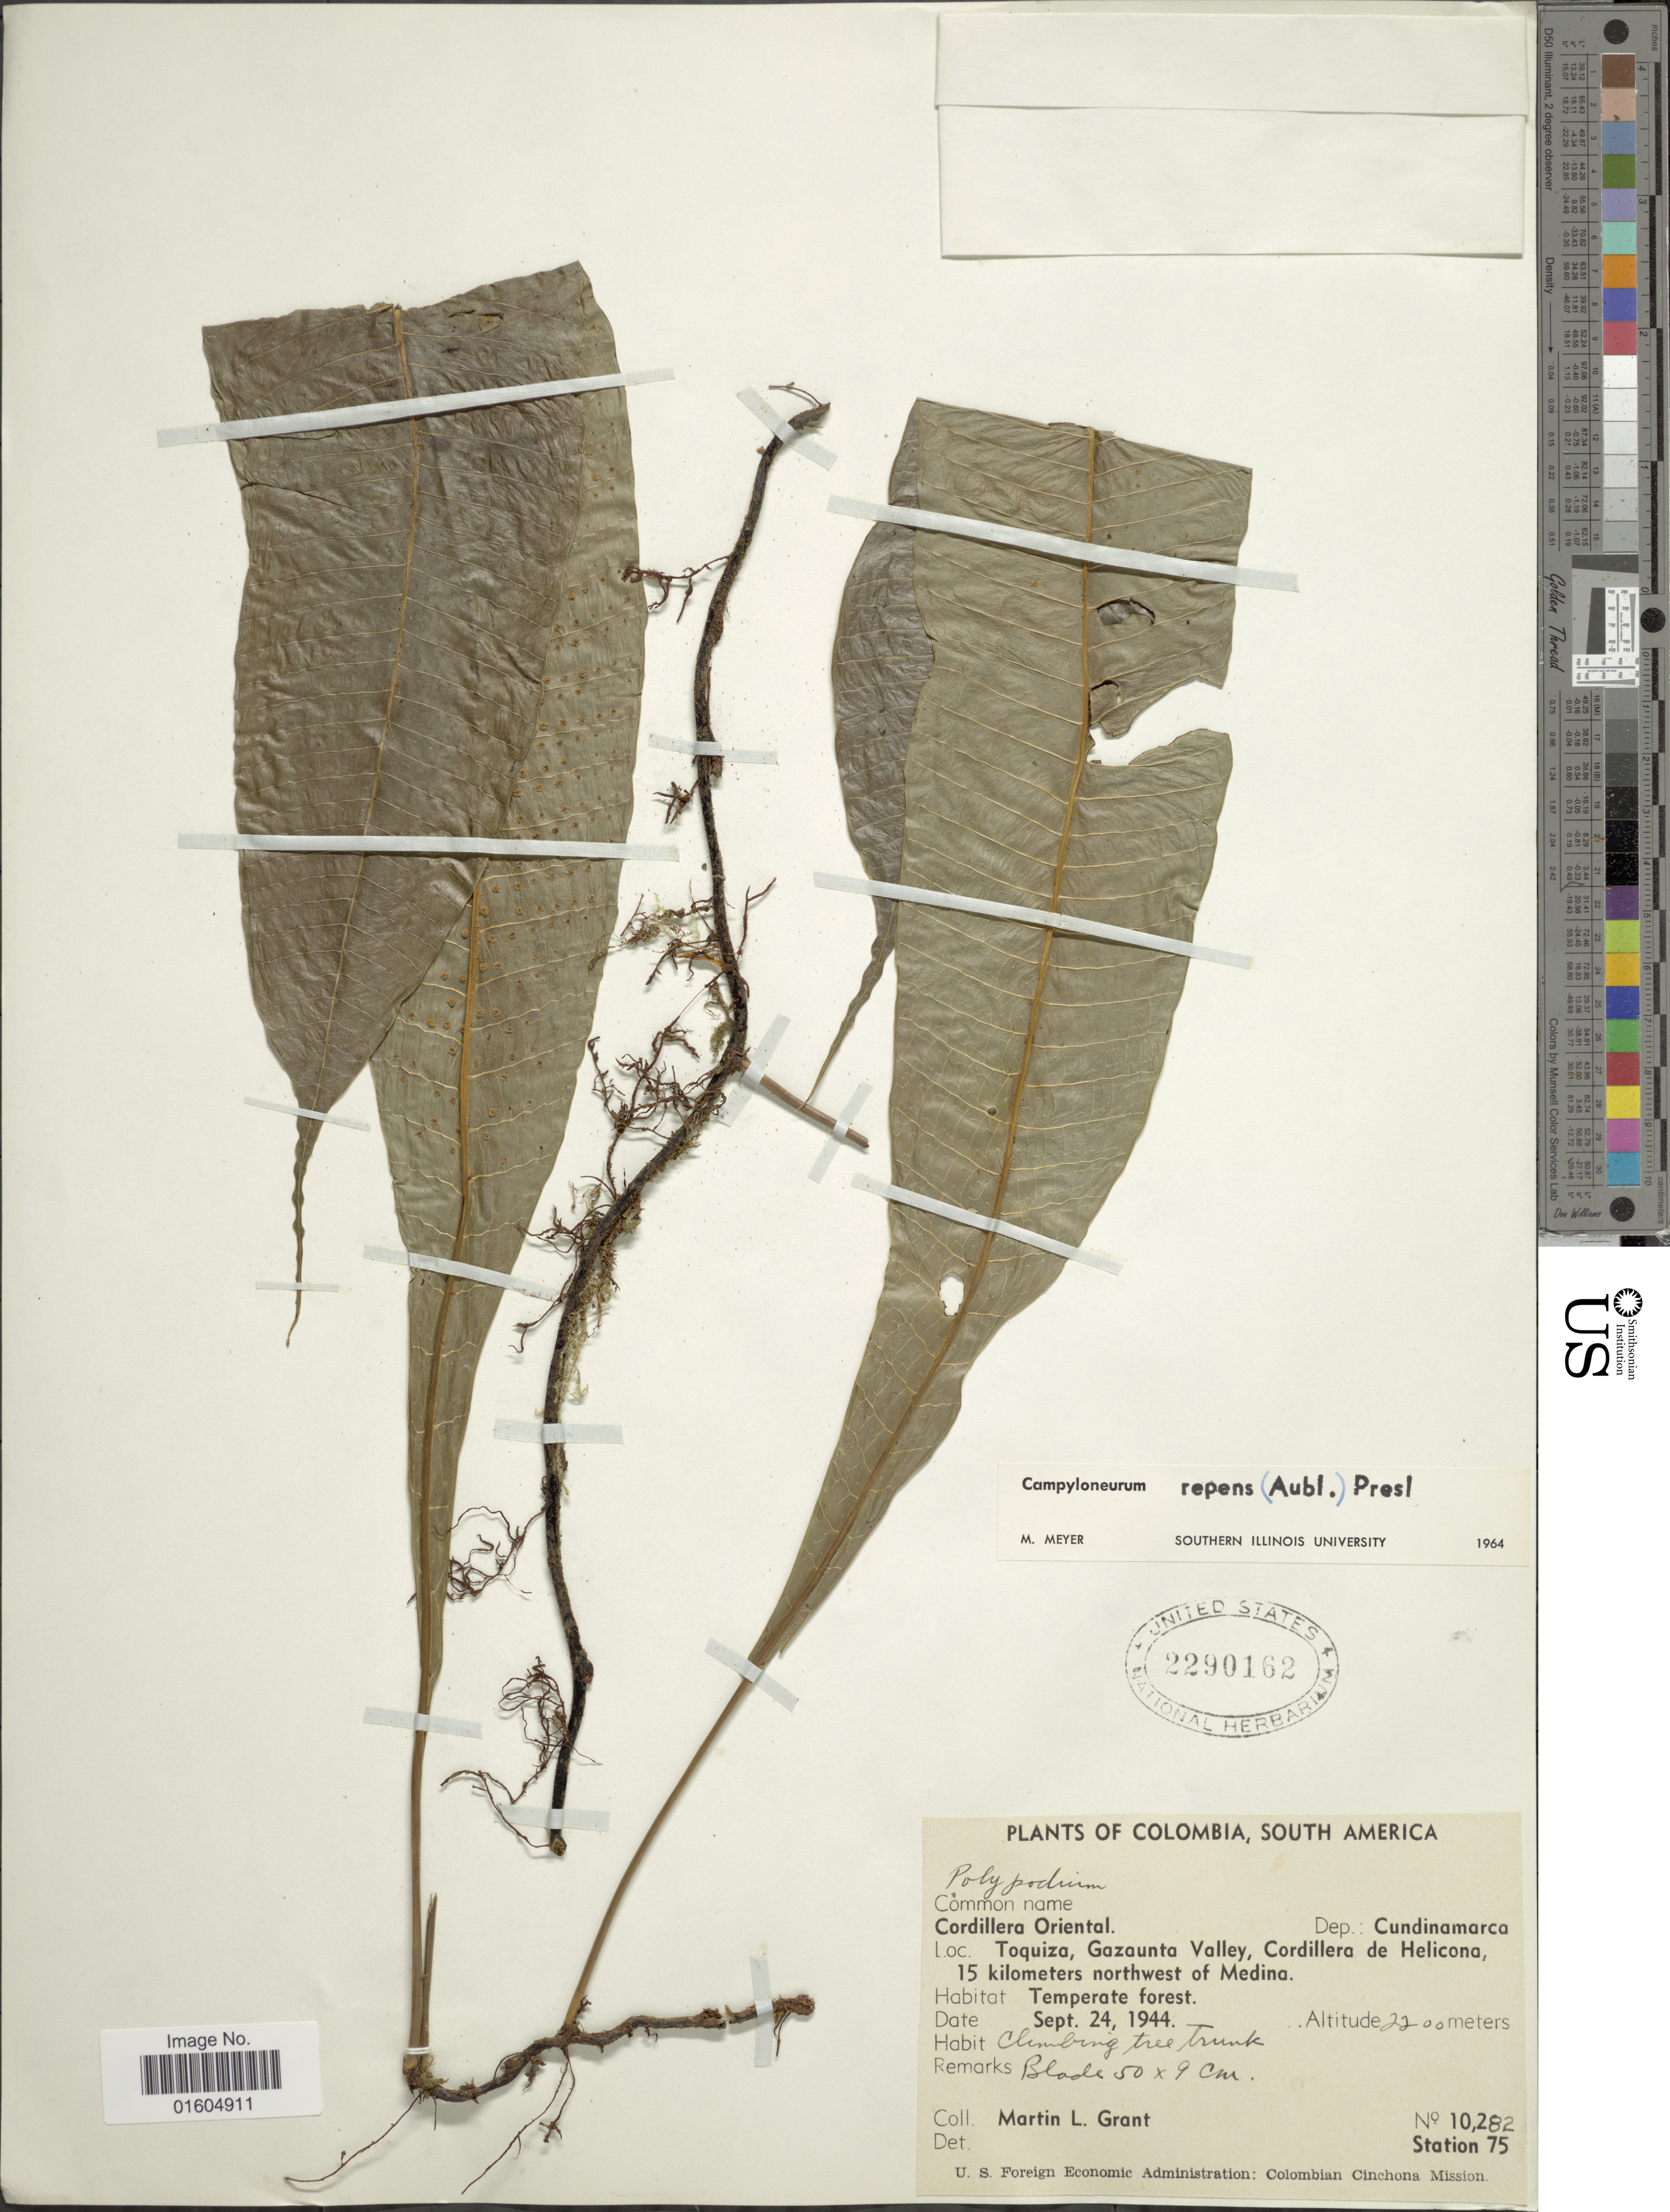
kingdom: Plantae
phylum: Tracheophyta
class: Polypodiopsida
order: Polypodiales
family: Polypodiaceae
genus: Campyloneurum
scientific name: Campyloneurum repens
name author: (Aubl.) C. Presl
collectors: M. L. Grant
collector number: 10282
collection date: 1944-09-24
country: Colombia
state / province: Cundinamarca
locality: Colombia, South America. Cordillera Oriental. Dep.: Cundinamarca. Toquiza, Gazaunta Valley, Cordillera de Helicona, 15 kilometers northwest of Medina.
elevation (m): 2200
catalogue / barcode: US 2290162